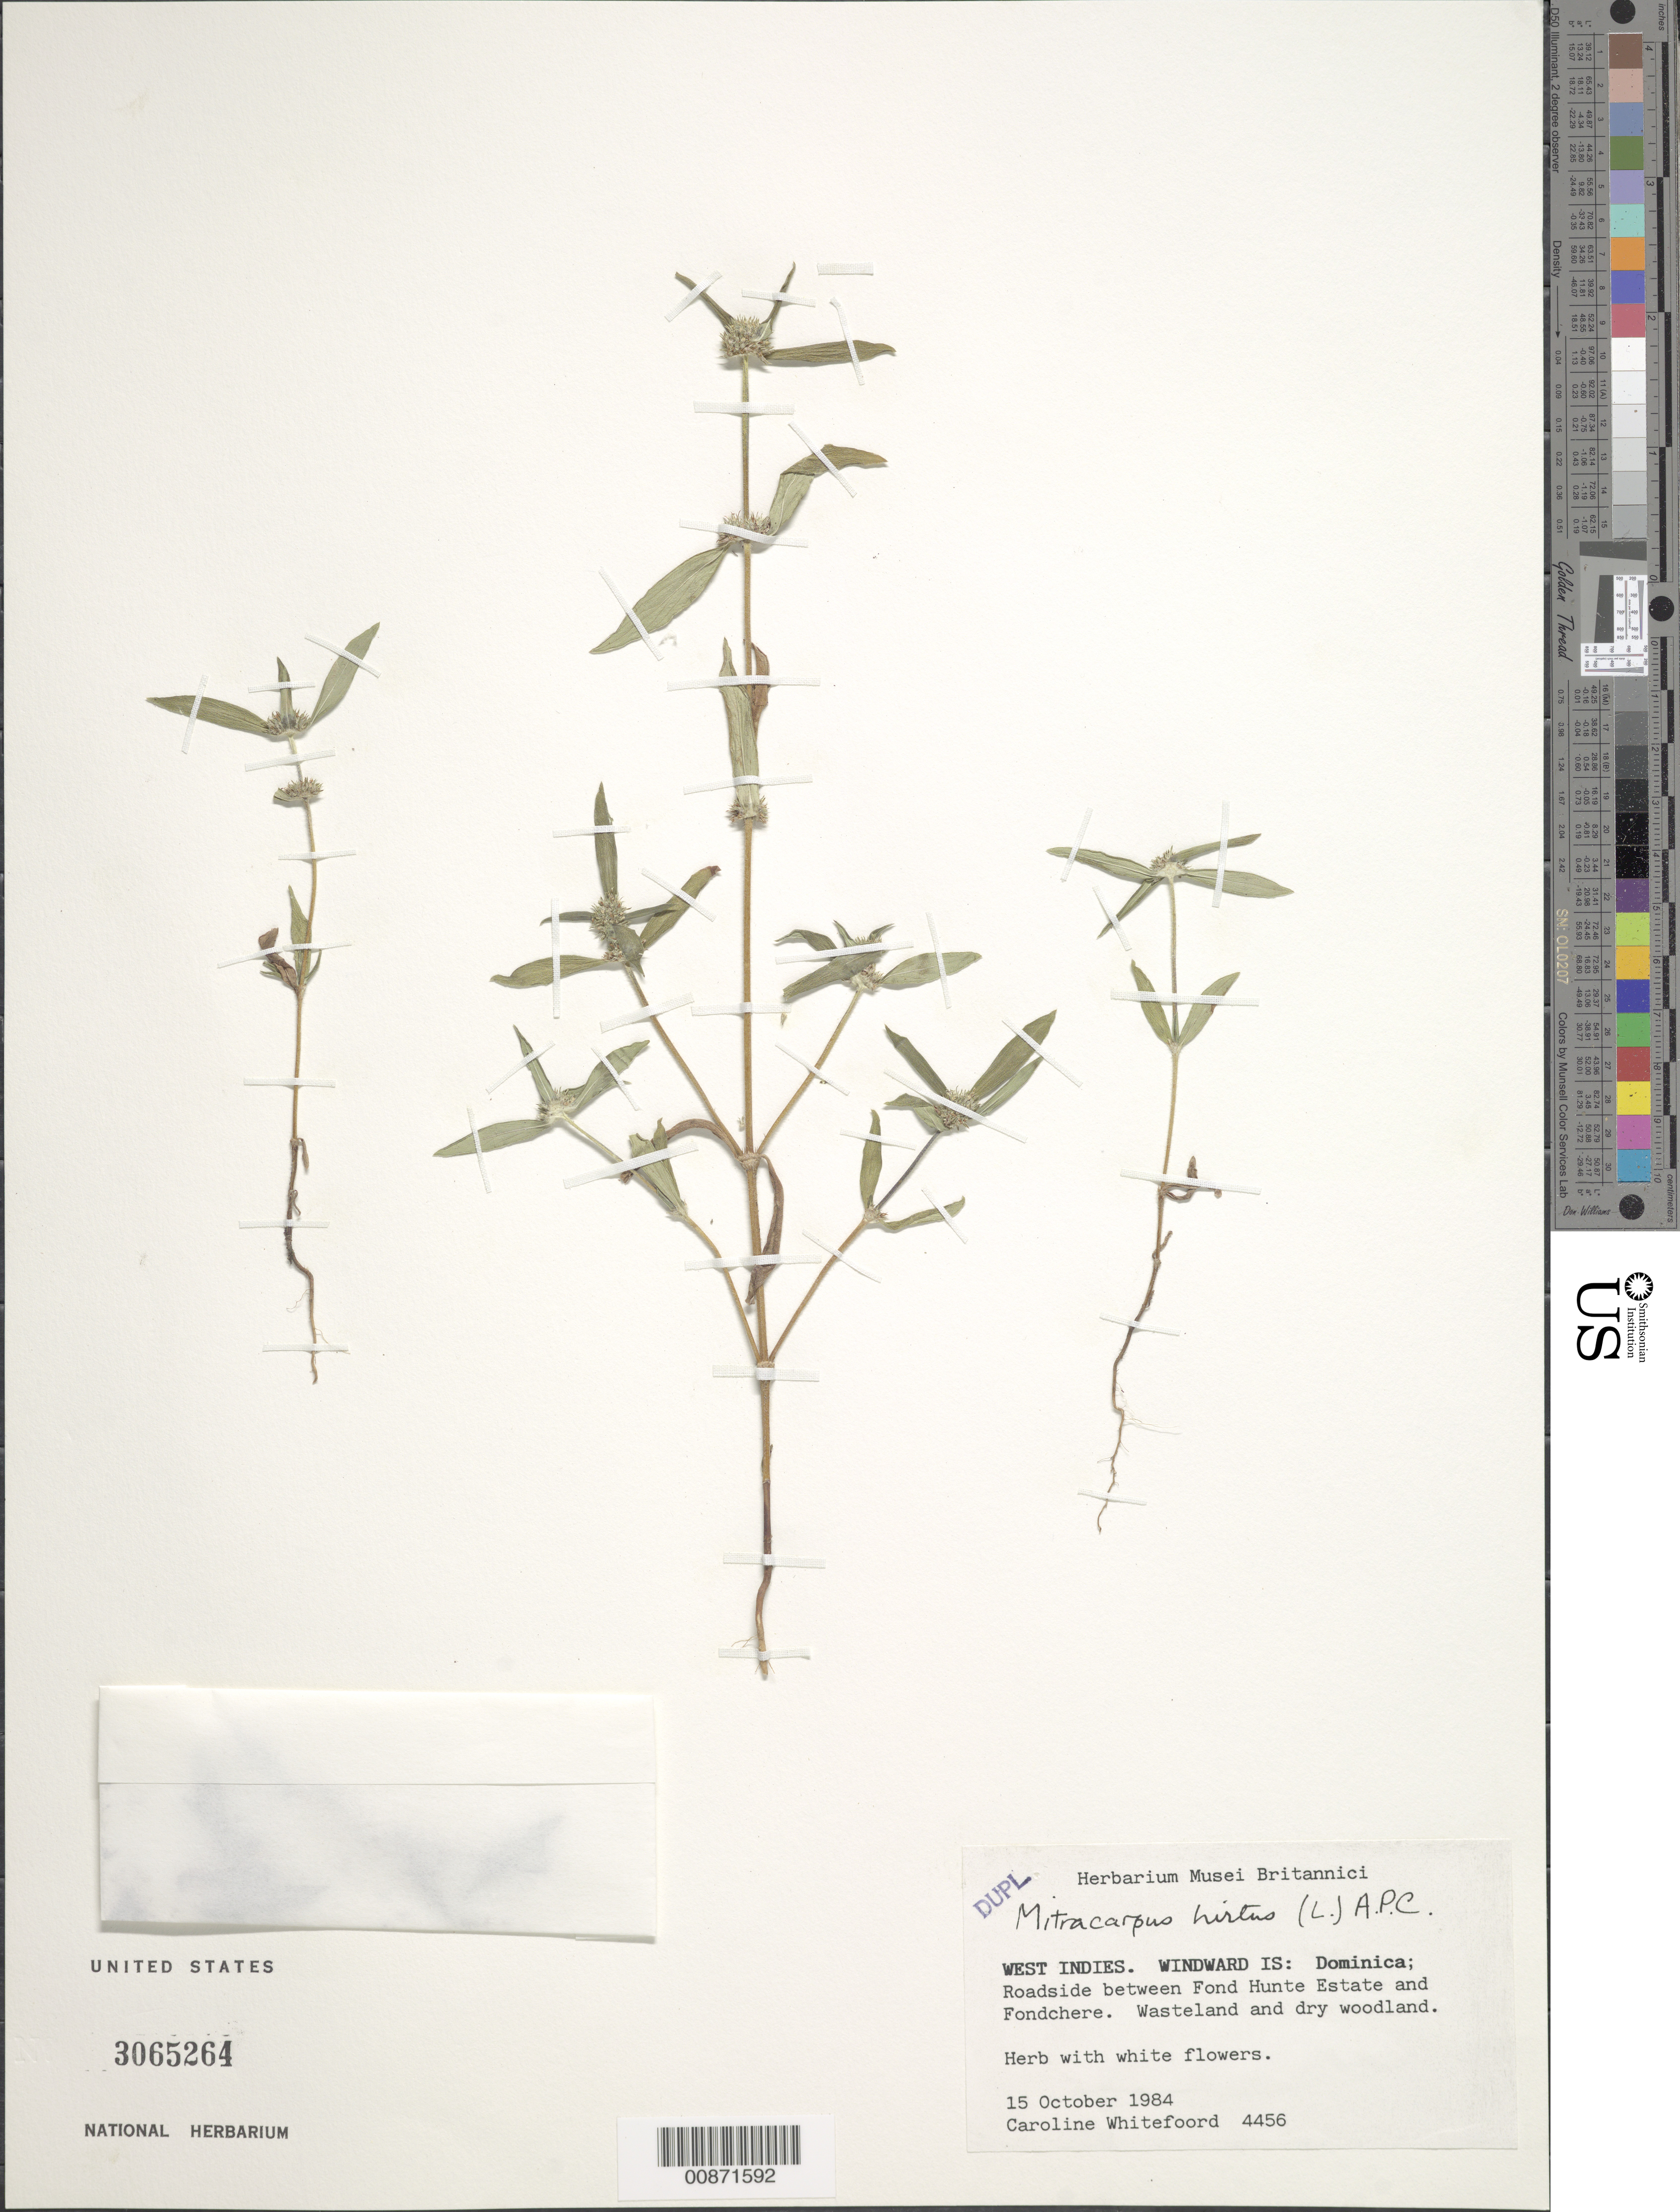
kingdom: Plantae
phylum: Tracheophyta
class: Magnoliopsida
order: Gentianales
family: Rubiaceae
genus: Mitracarpus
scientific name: Mitracarpus hirtus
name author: (L.) DC.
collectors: C. Whitefoord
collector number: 4456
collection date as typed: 15 Oct 1984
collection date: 1984-10-15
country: Dominica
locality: Roasd between Fond Hunte Estate and Fondchere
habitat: Roadside; wasteland and dry woodland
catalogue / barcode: US 3065264